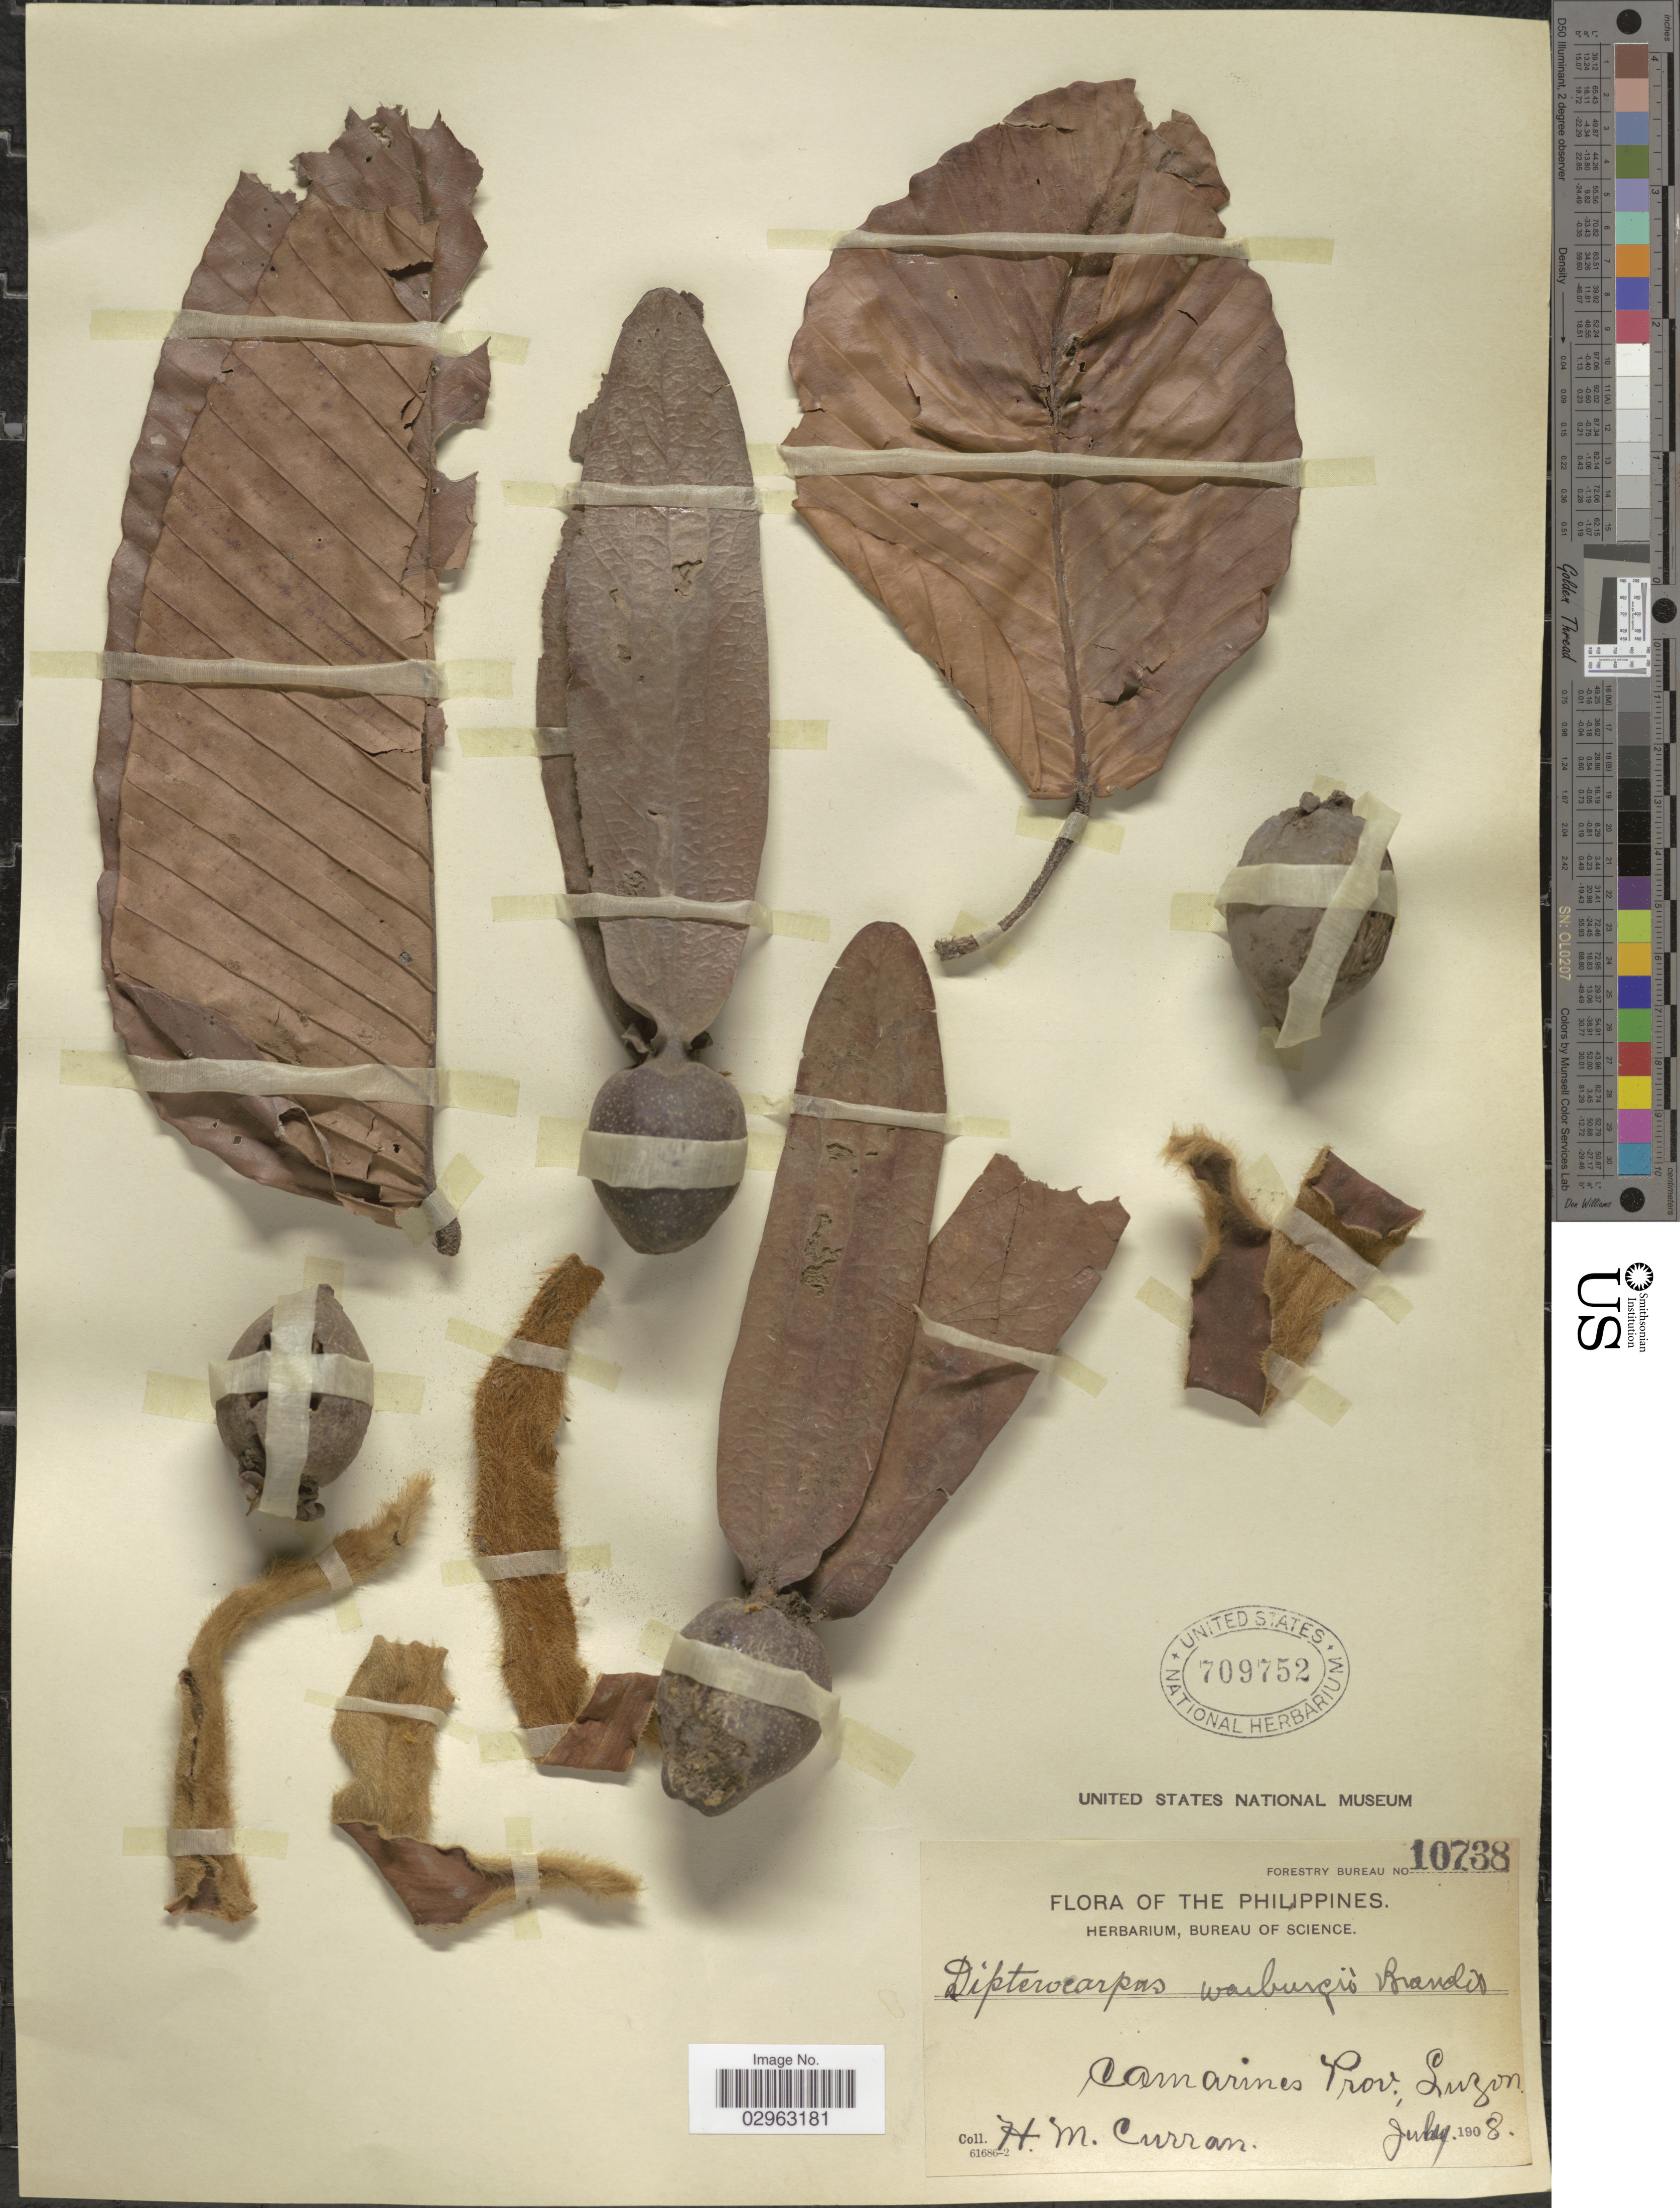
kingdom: Plantae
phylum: Tracheophyta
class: Magnoliopsida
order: Malvales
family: Dipterocarpaceae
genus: Dipterocarpus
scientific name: Dipterocarpus warburgii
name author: Brandis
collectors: H. M. Curran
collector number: Forestry Bureau 10738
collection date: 1908-07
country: Philippines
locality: Camarines Prov., Luzon.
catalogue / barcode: US 709752